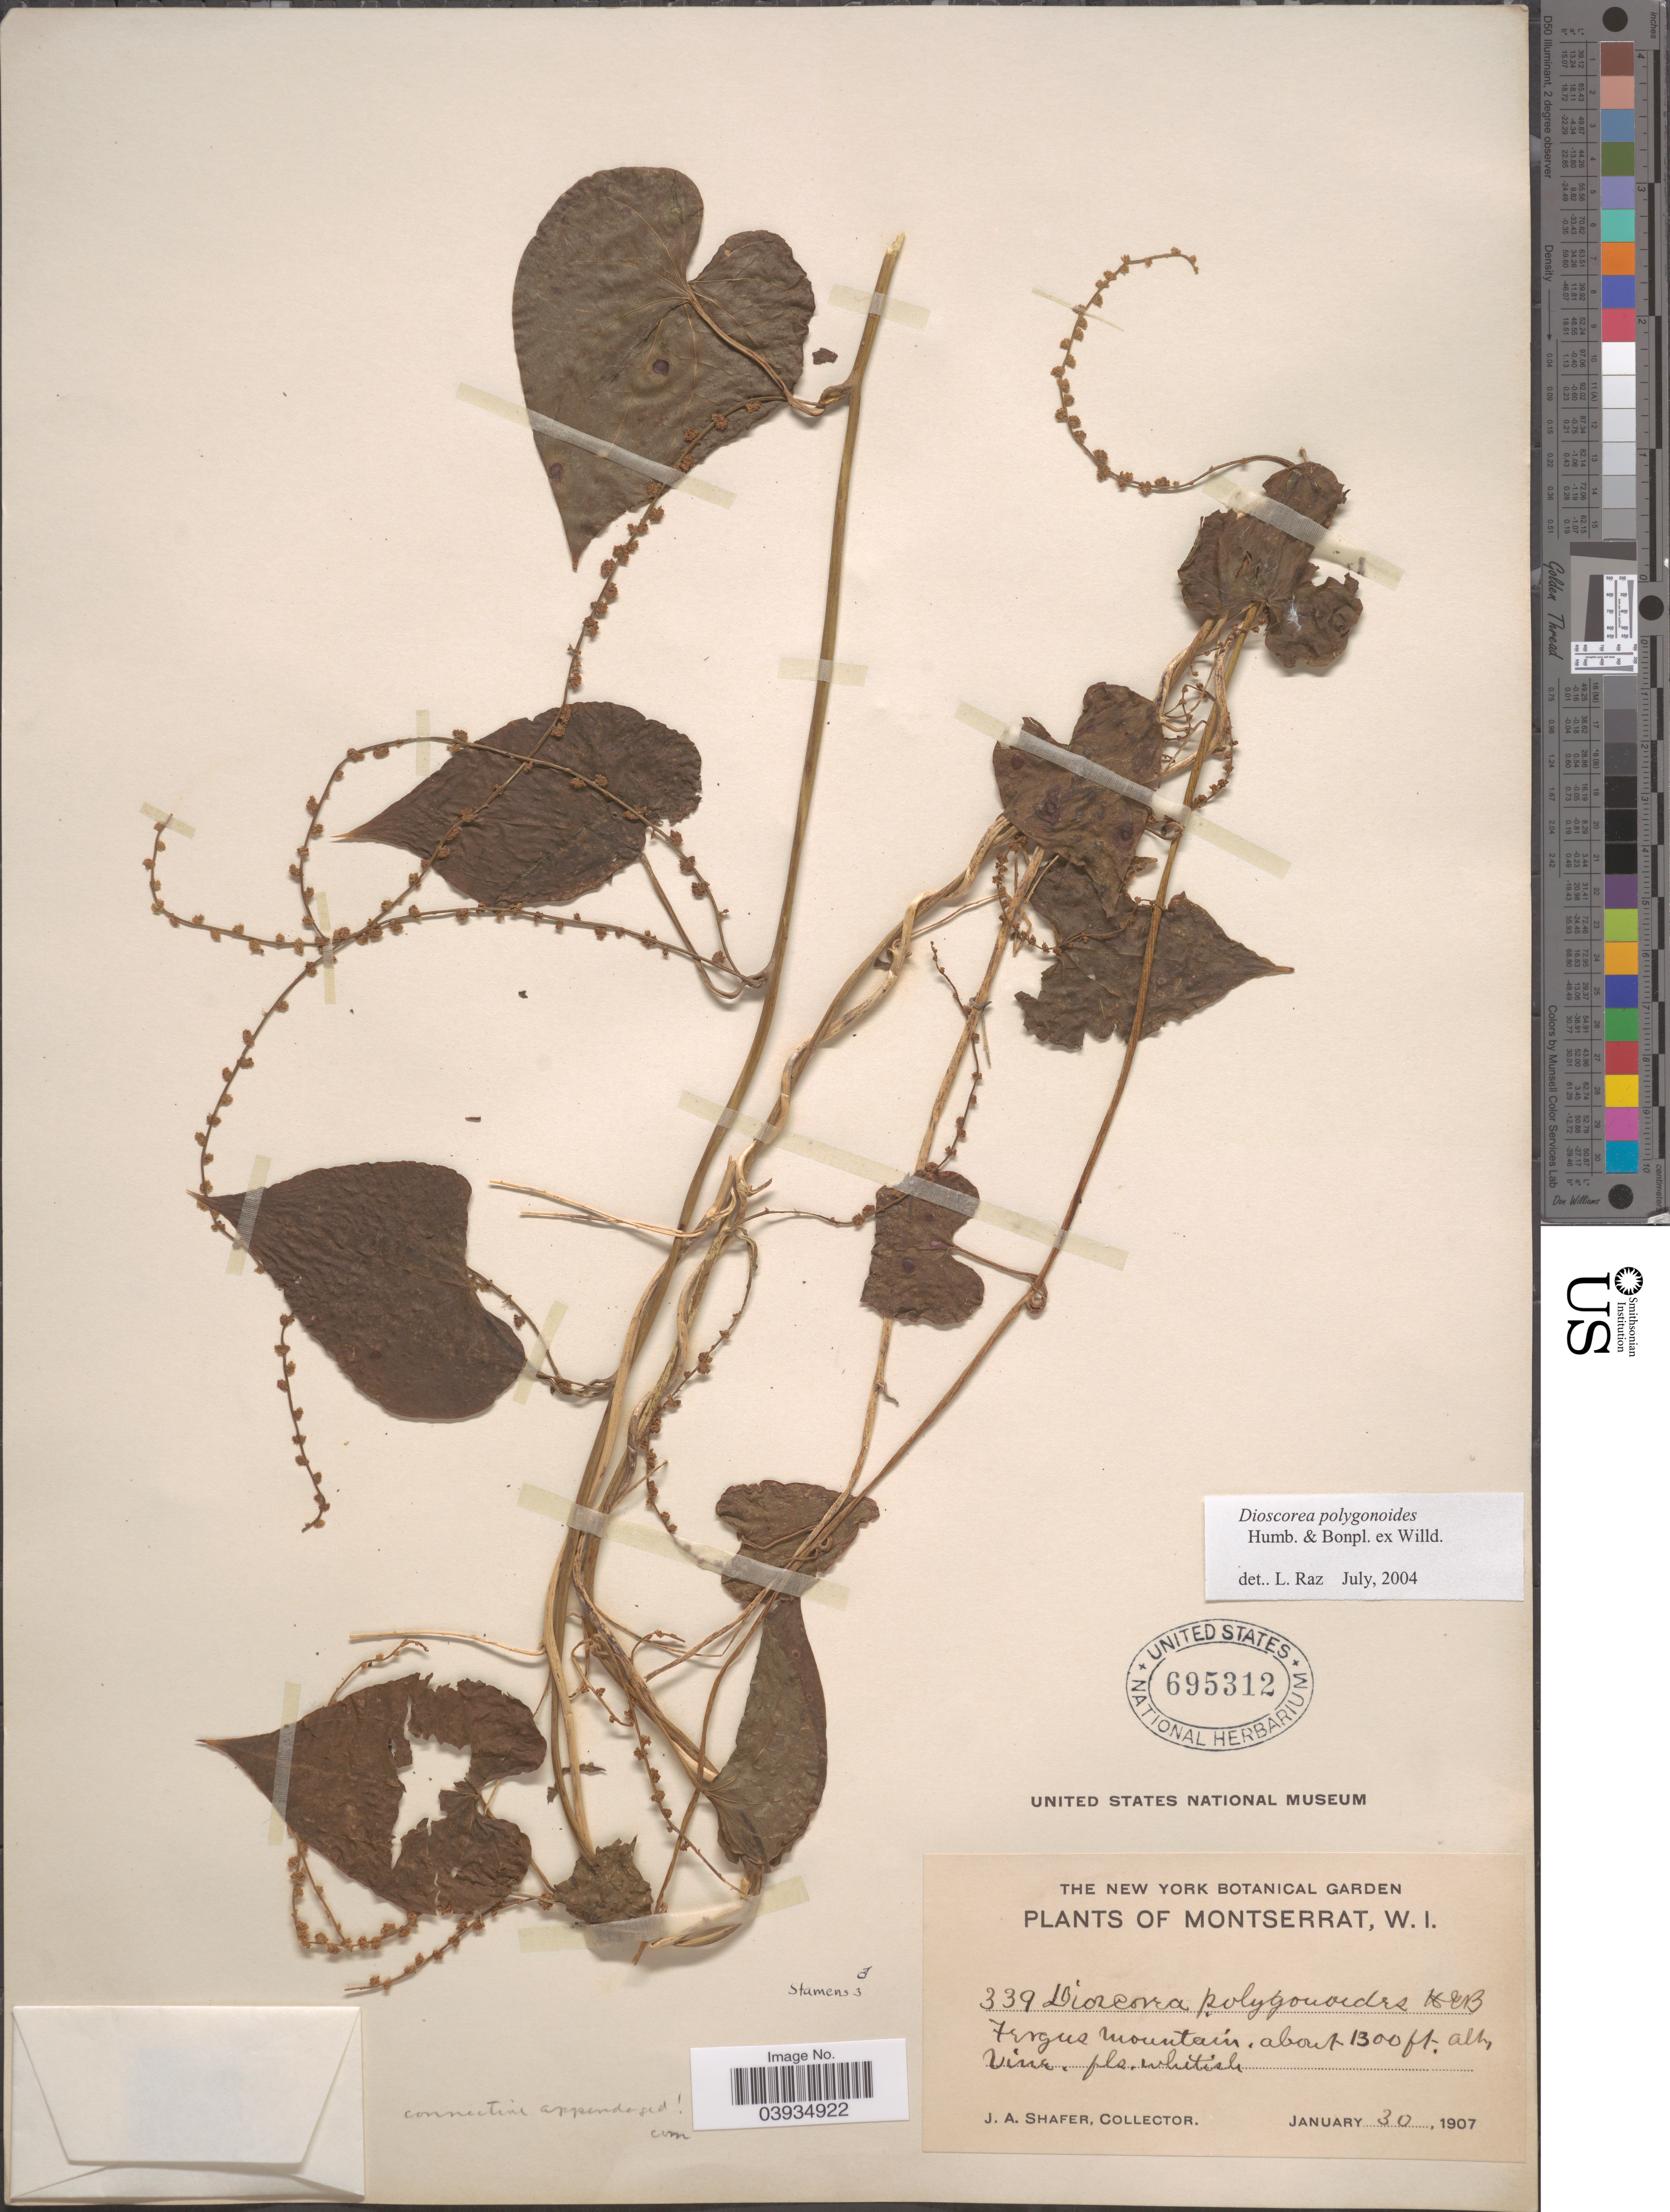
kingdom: Plantae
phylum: Tracheophyta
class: Liliopsida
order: Dioscoreales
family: Dioscoreaceae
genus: Dioscorea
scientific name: Dioscorea polygonoides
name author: Humb. & Bonpl. ex Willd.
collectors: J. A. Shafer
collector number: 339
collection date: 1907-01-30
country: Montserrat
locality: Fergus mountain.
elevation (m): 396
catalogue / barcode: US 695312